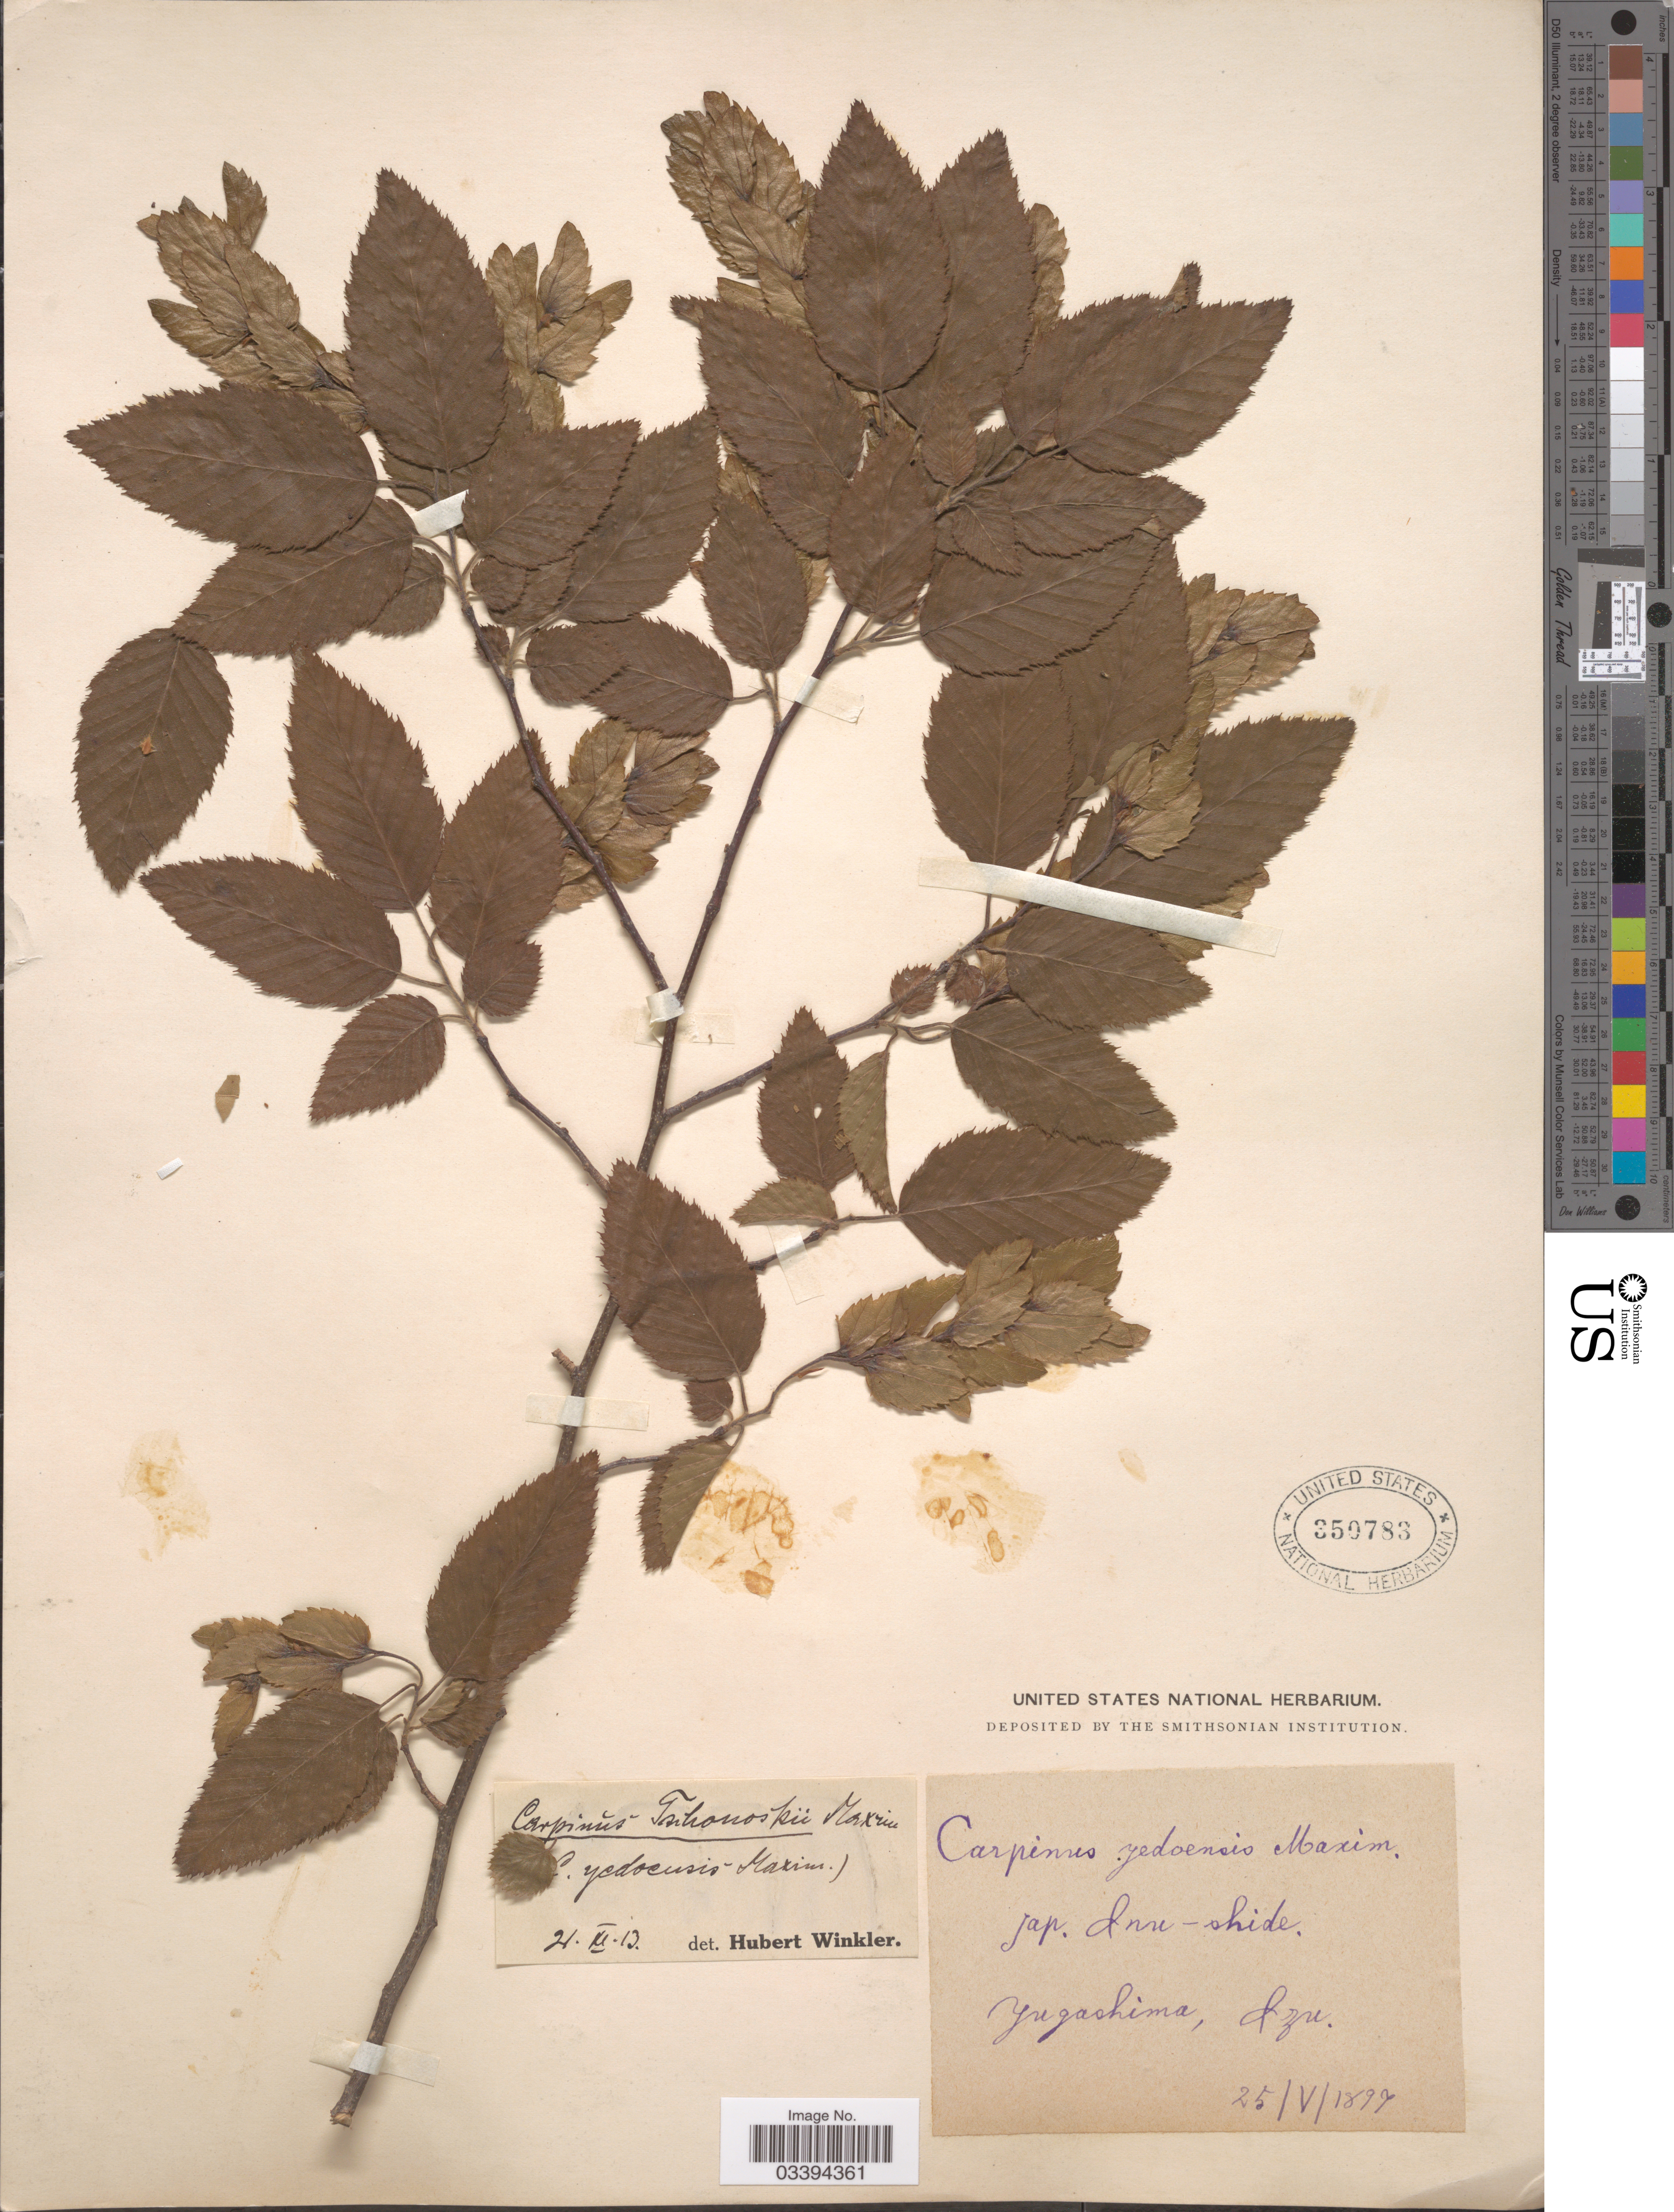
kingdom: Plantae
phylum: Tracheophyta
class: Magnoliopsida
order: Fagales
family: Betulaceae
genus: Carpinus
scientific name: Carpinus tschonoskii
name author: Maxim.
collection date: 1897-05-25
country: Japan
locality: Yugashima, Izu.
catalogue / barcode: US 350783